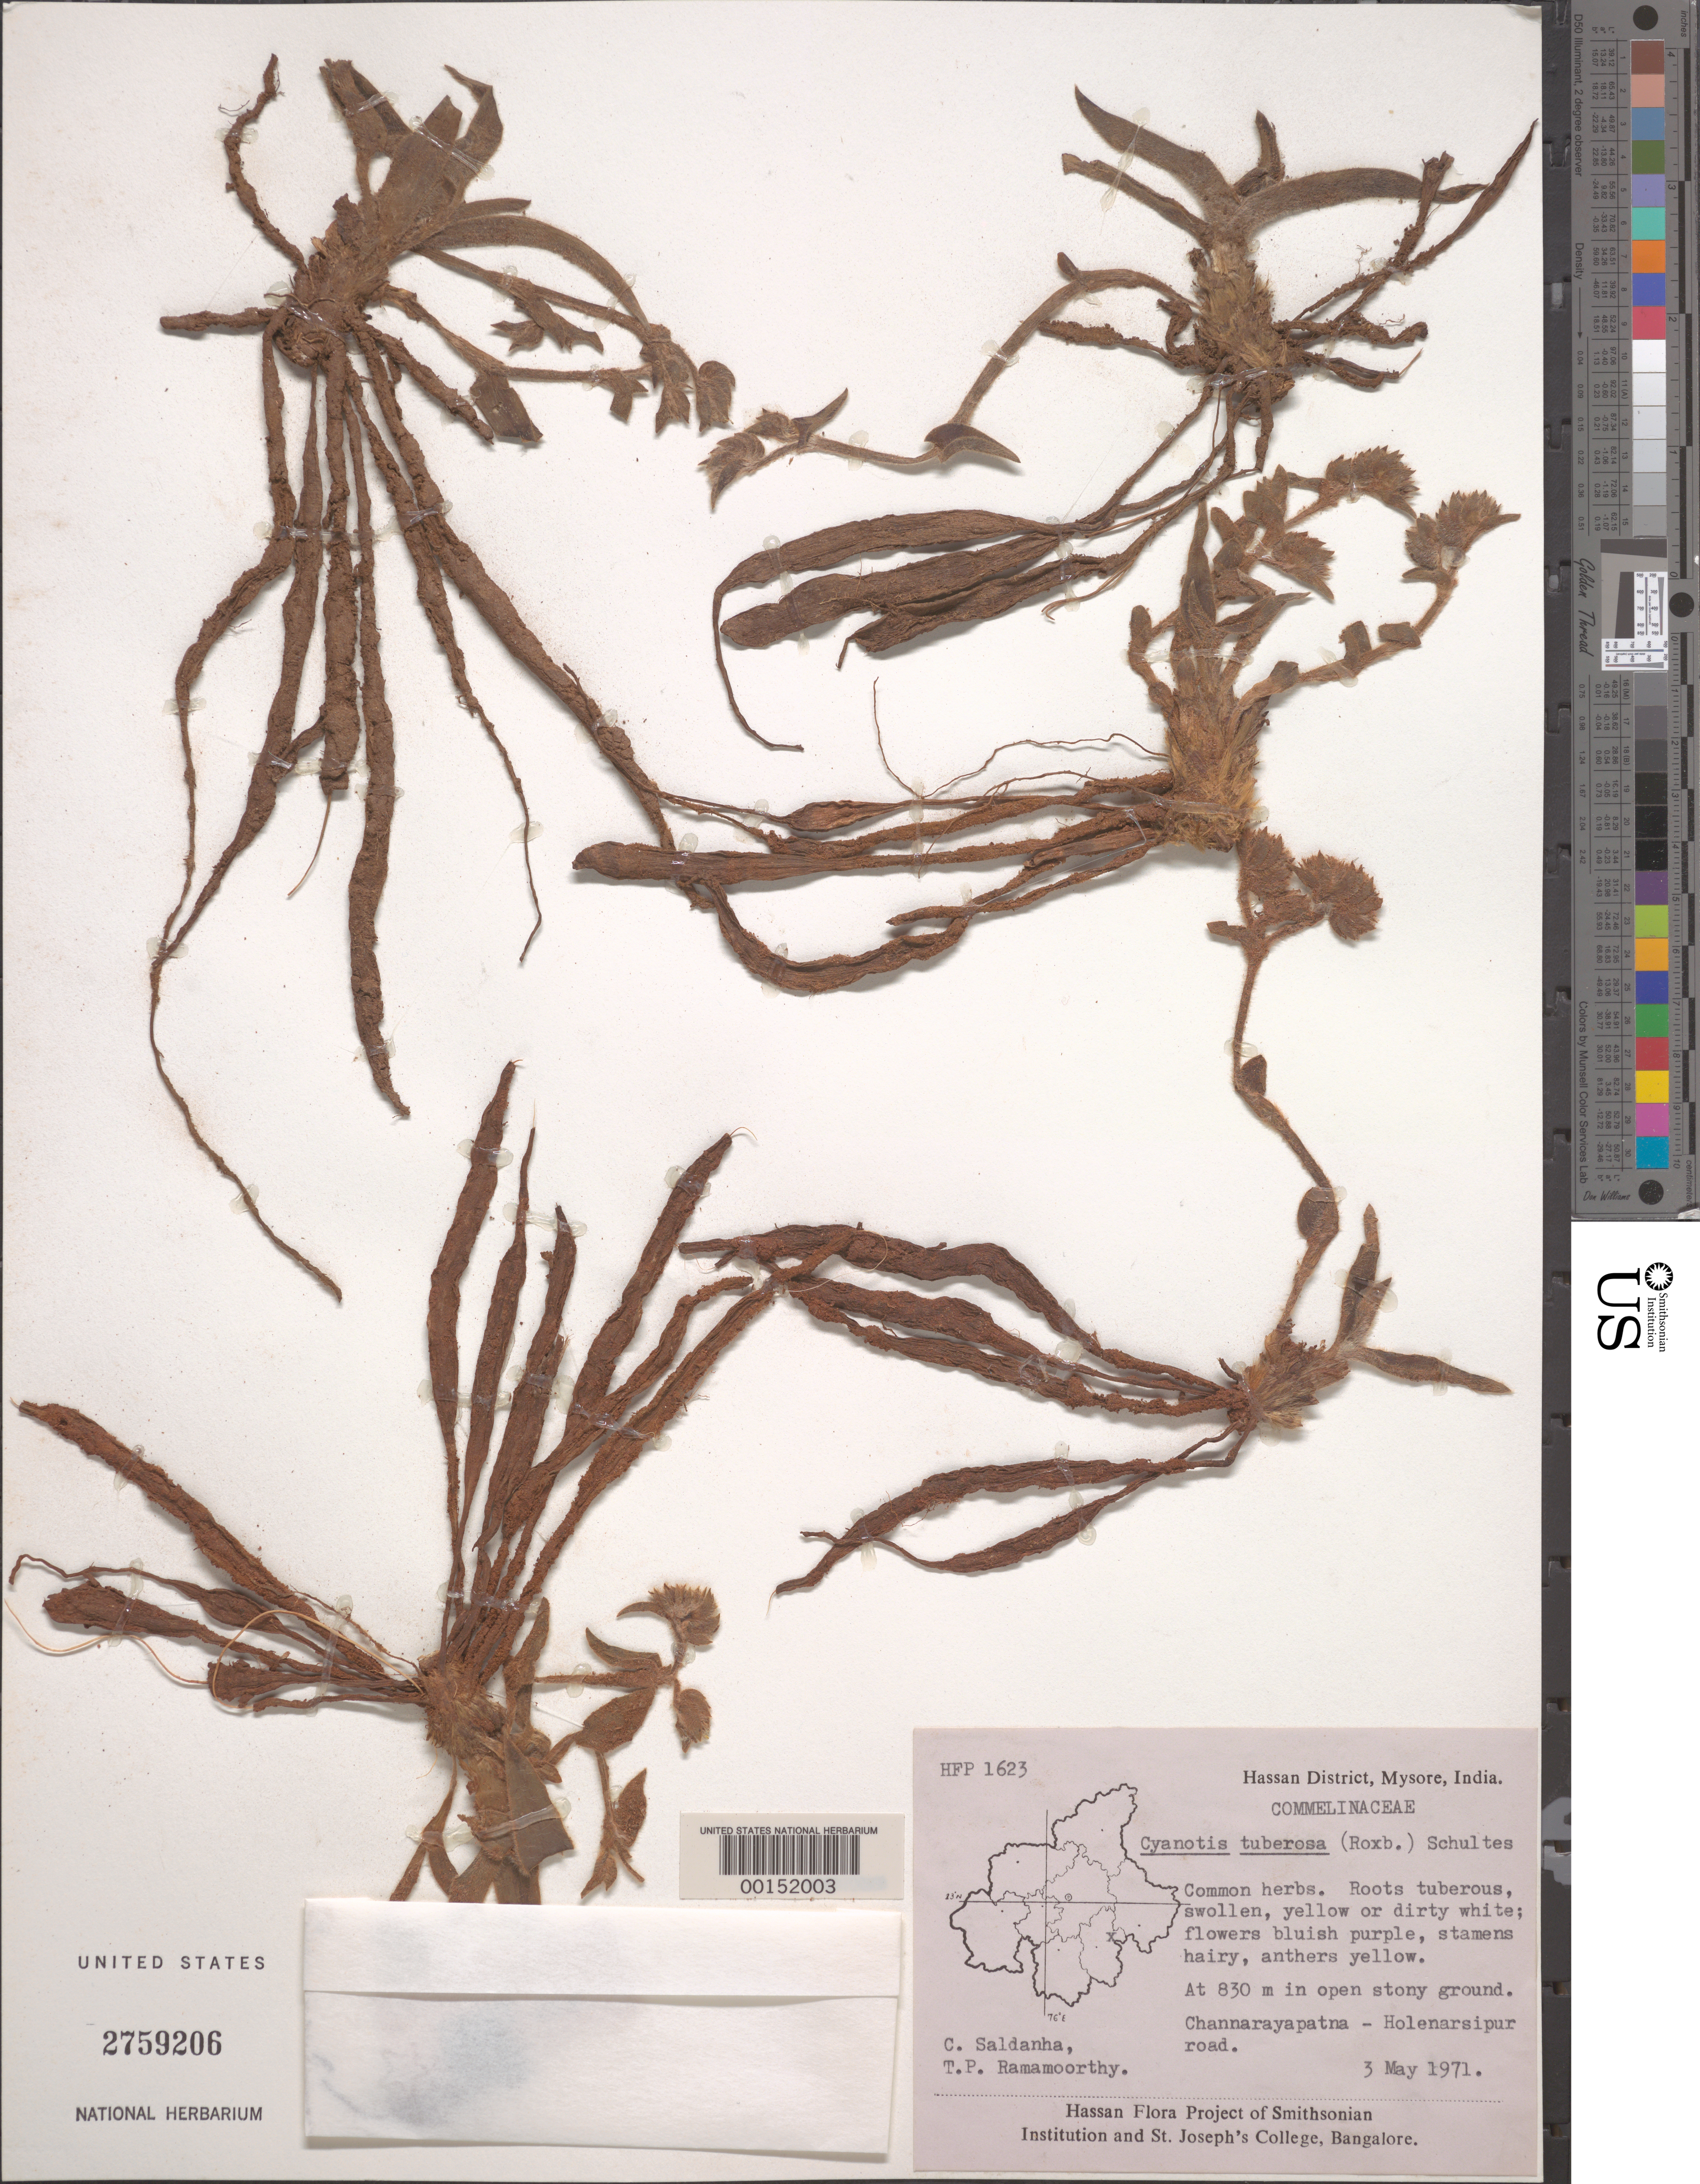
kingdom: Plantae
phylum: Tracheophyta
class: Liliopsida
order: Commelinales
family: Commelinaceae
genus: Cyanotis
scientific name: Cyanotis tuberosa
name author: (Roxb.) Schult. & Schult. f.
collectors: C. J. Saldanha & T. P. Ramamoorthy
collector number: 1623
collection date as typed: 03 May 1971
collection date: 1971-05-03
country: India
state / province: Karnataka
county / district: Hassan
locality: Channarayapatna-holenarsipur road, mysore state [mysore state = karnataka.]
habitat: Open stony ground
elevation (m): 830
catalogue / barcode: US 2759206